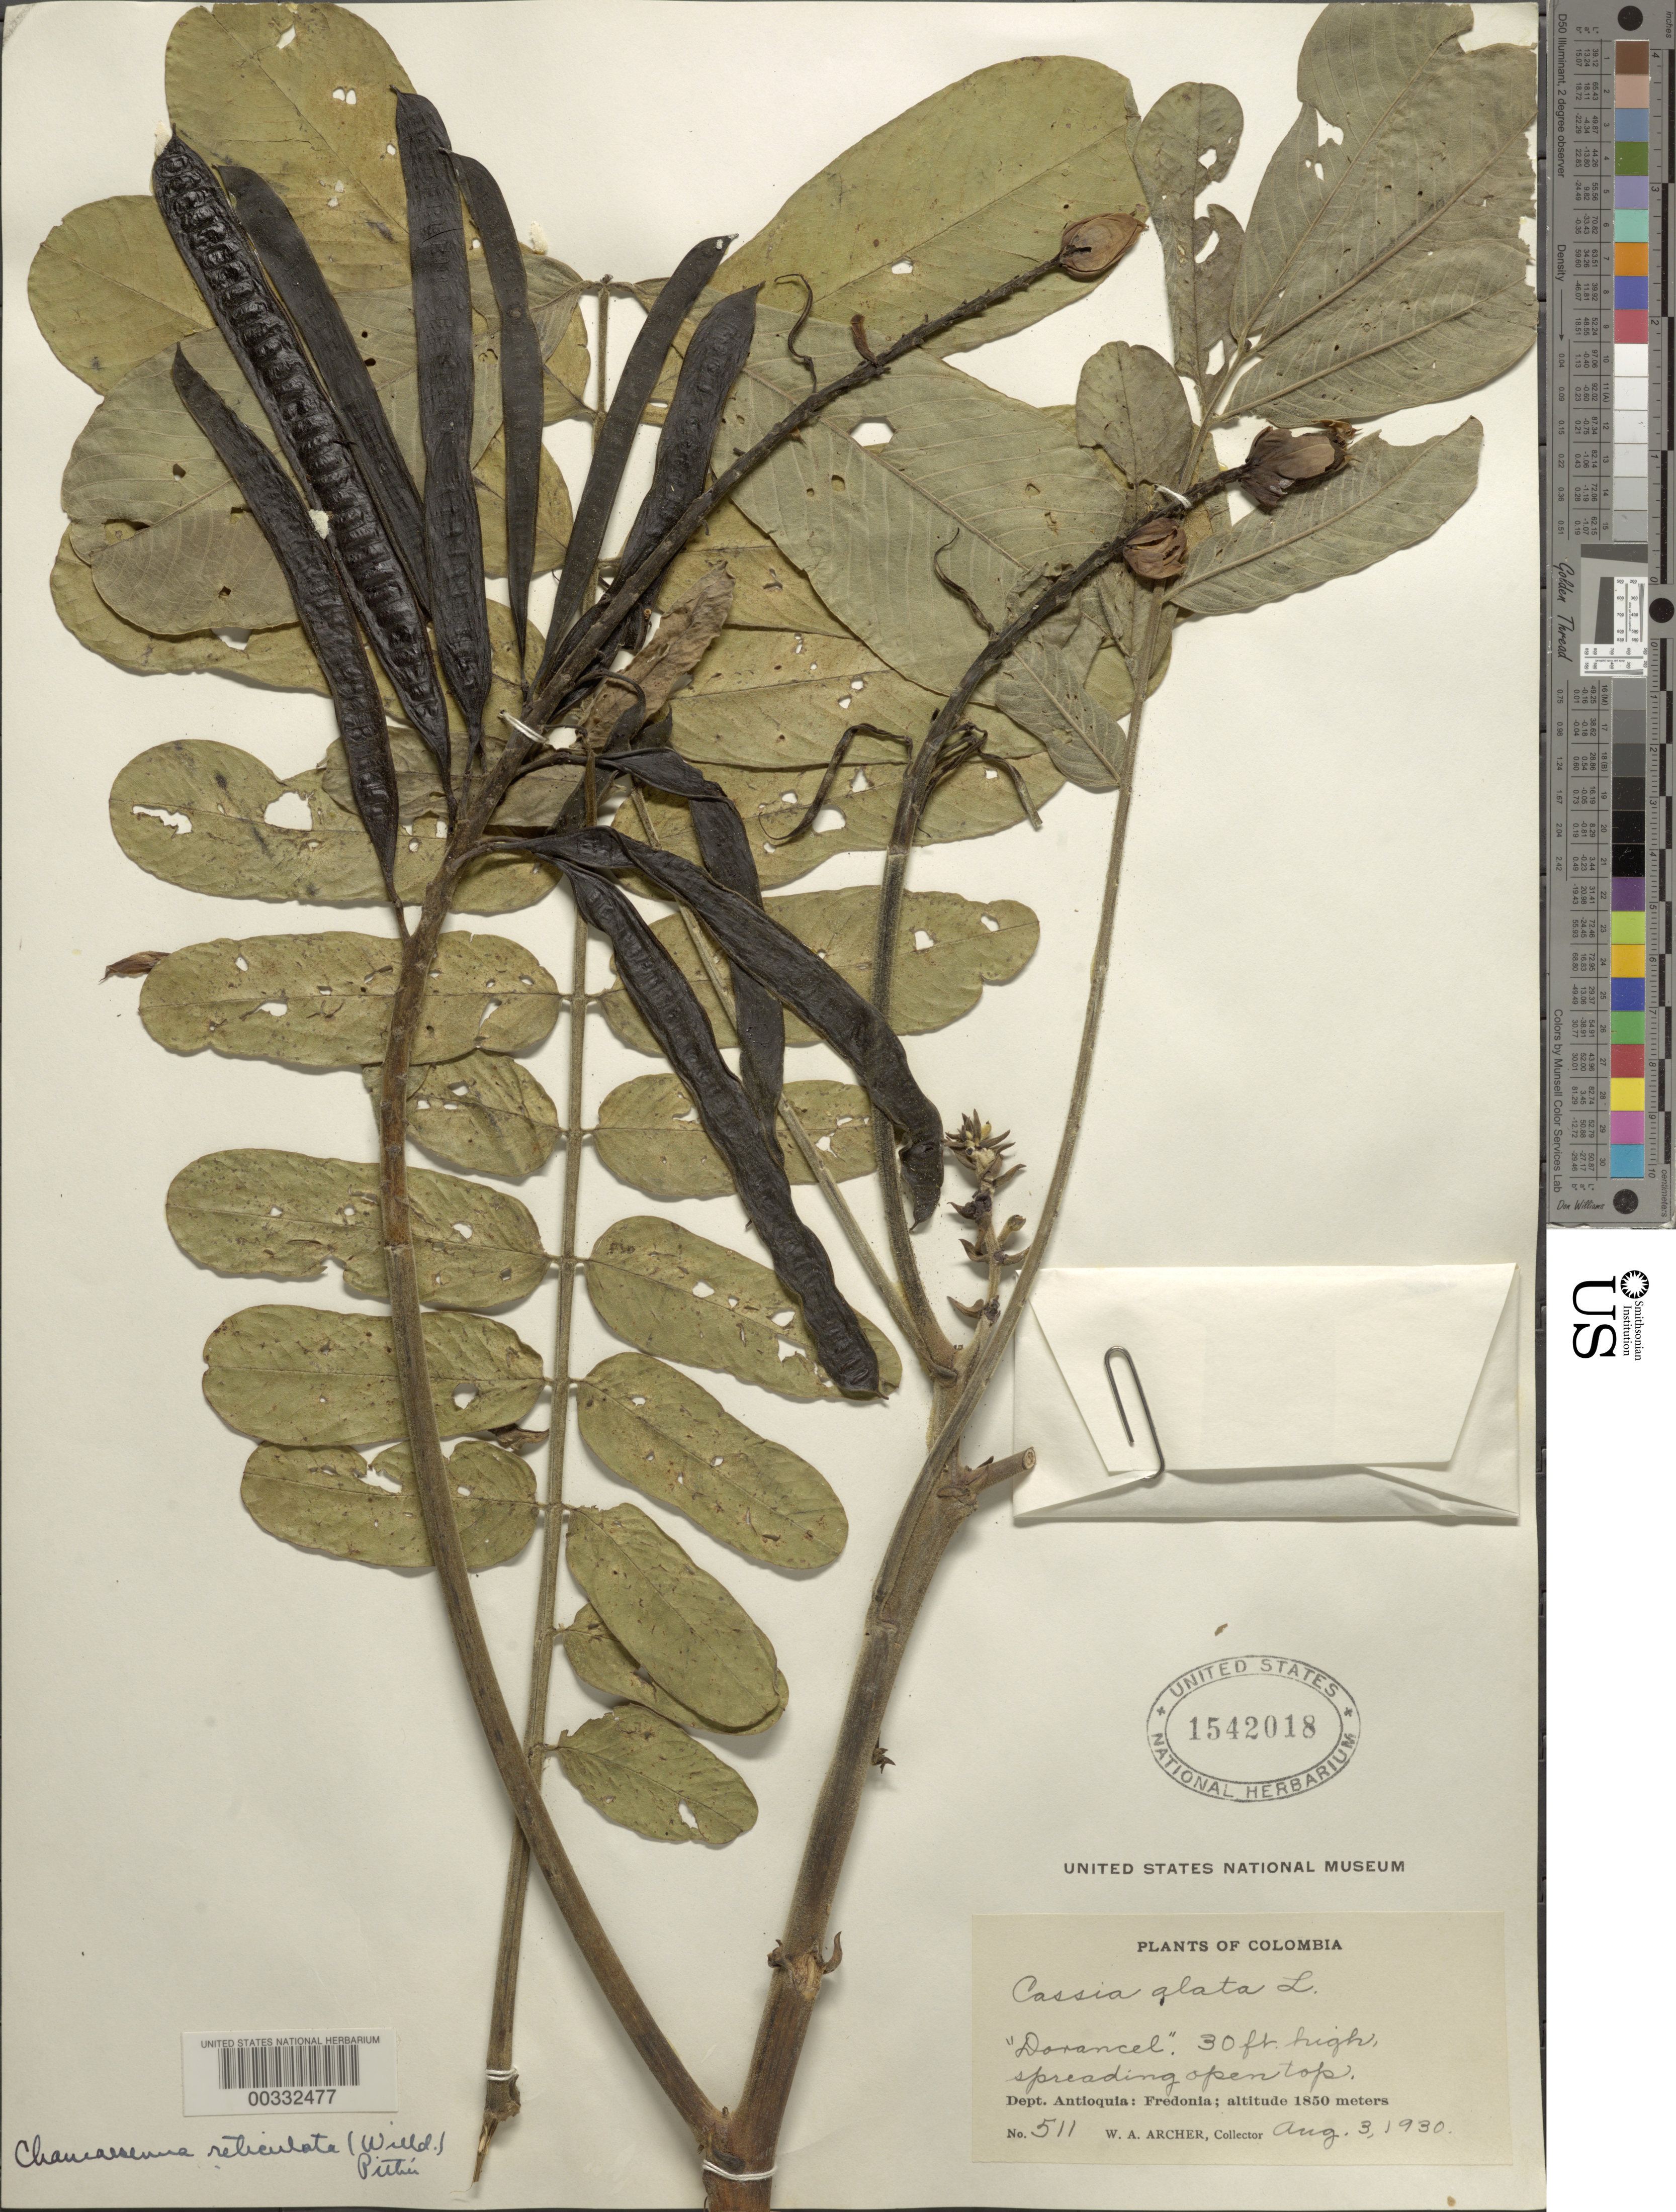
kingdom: Plantae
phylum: Tracheophyta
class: Magnoliopsida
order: Fabales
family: Fabaceae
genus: Senna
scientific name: Senna reticulata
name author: (Willd.) H.S. Irwin & Barneby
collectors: W. A. Archer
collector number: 511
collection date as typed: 03 Aug 1930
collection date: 1930-08-03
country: Colombia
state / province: Antioquia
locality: Fredonia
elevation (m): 1850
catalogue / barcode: US 1542018